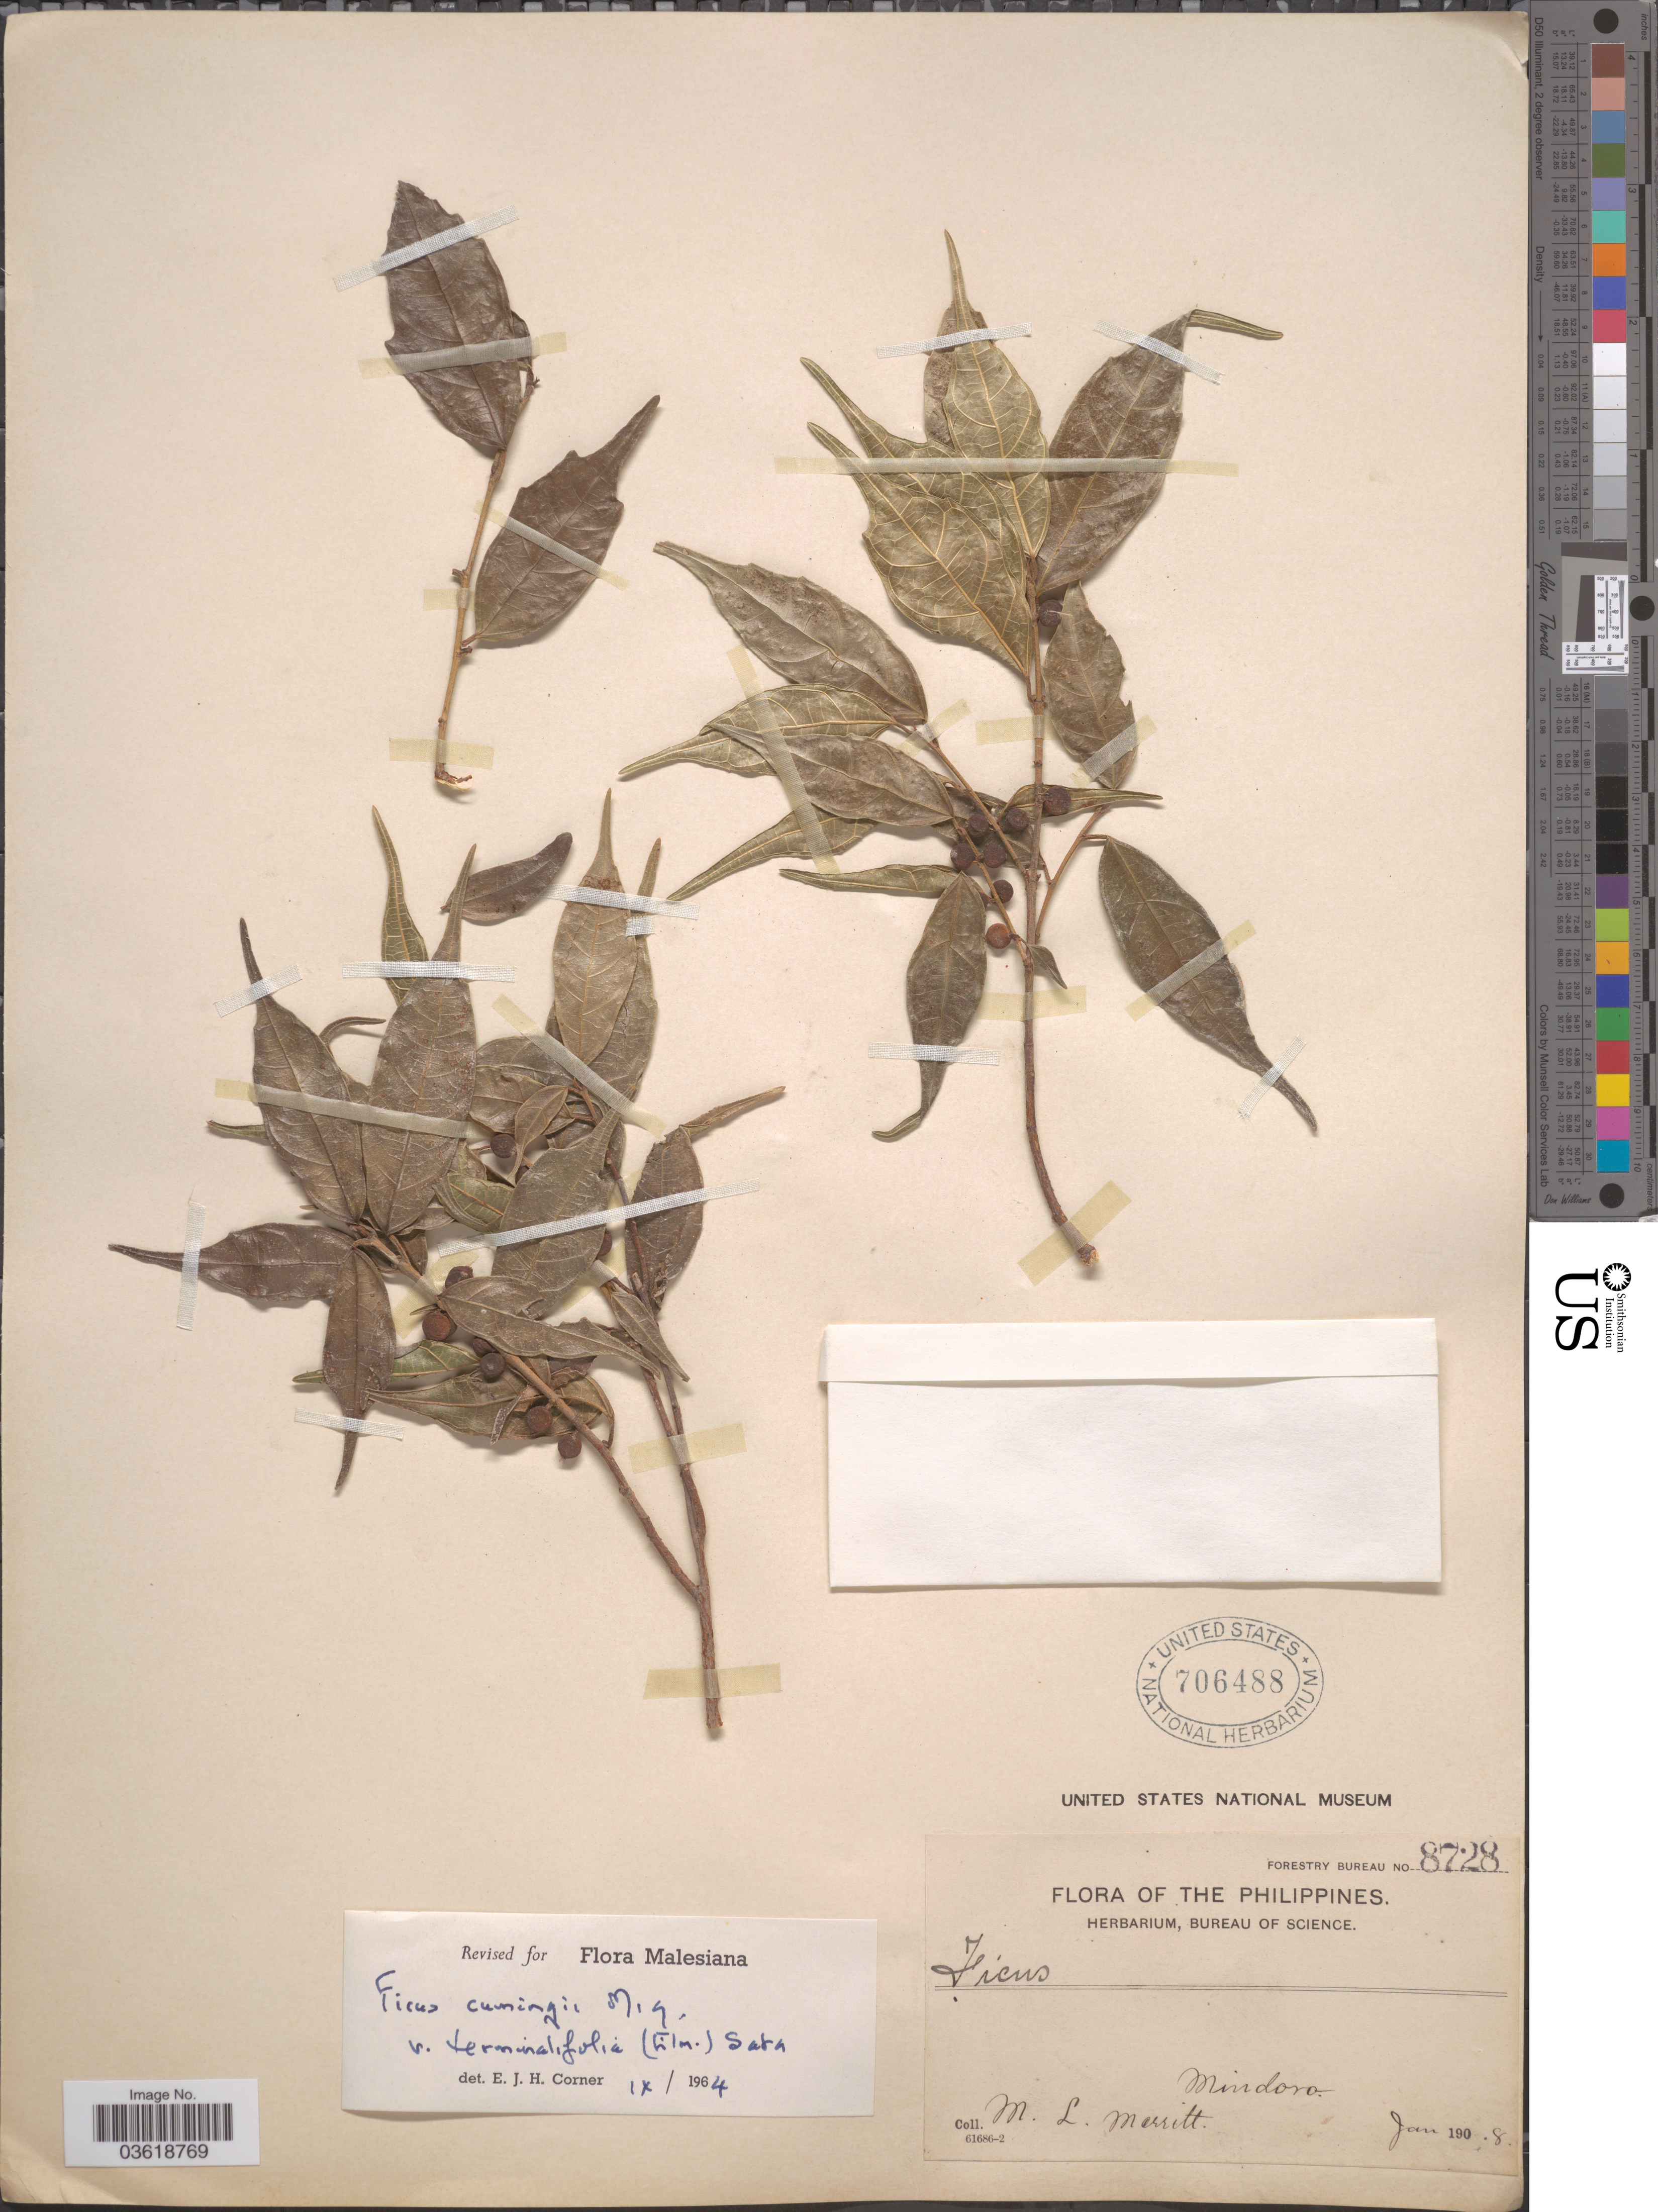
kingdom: Plantae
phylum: Tracheophyta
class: Magnoliopsida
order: Rosales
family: Moraceae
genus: Ficus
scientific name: Ficus cumingii var. terminalifolia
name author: (Elmer) Sata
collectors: M. L. Merritt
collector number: Forestry Bureau 8728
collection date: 1908-01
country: Philippines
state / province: Mimaropa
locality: Mindoro.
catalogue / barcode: US 706488